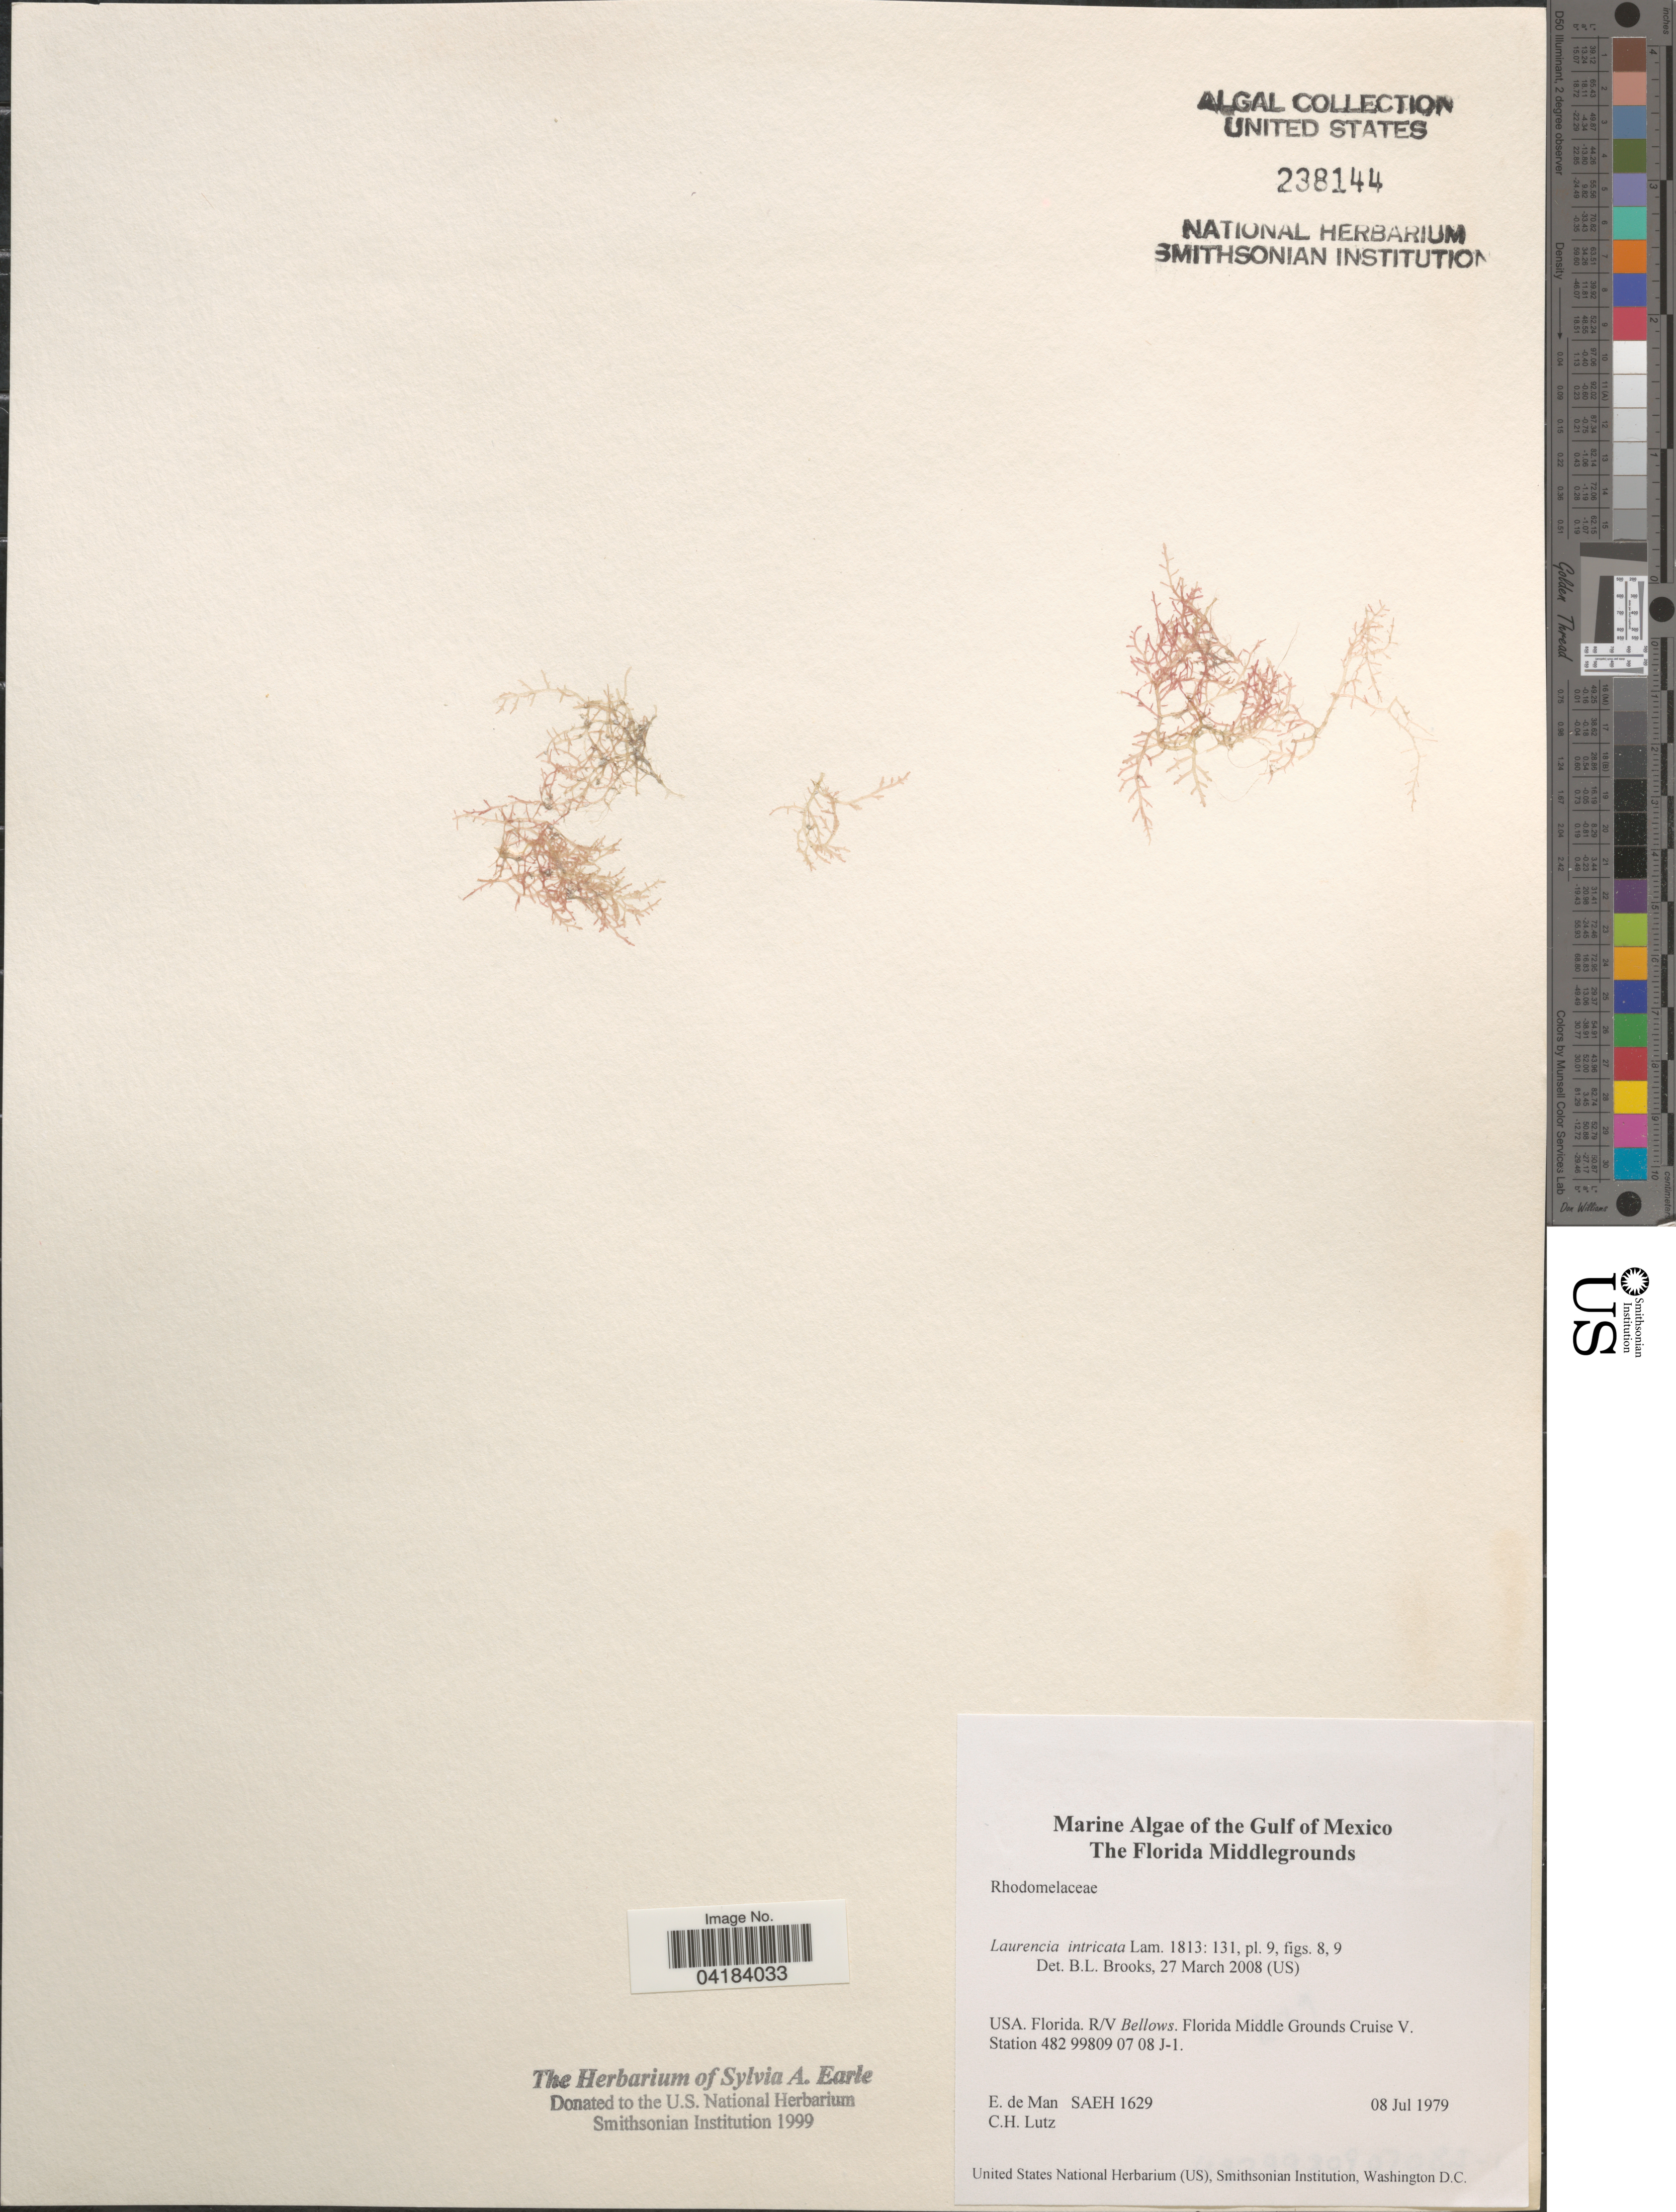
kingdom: Plantae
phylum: Rhodophyta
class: Florideophyceae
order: Ceramiales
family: Rhodomelaceae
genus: Laurencia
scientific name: Laurencia intricata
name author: J.V.Lamouroux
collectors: E. de Man & C. Lutz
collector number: SAEH1629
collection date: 1979-07-08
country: United States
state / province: Florida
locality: The Gulf of Mexico. The Florida Middlegrounds. R/V Bellows. Florida Middle Grounds Cruise V. Station 482 99809 07 08 J-1.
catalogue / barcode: US 238144